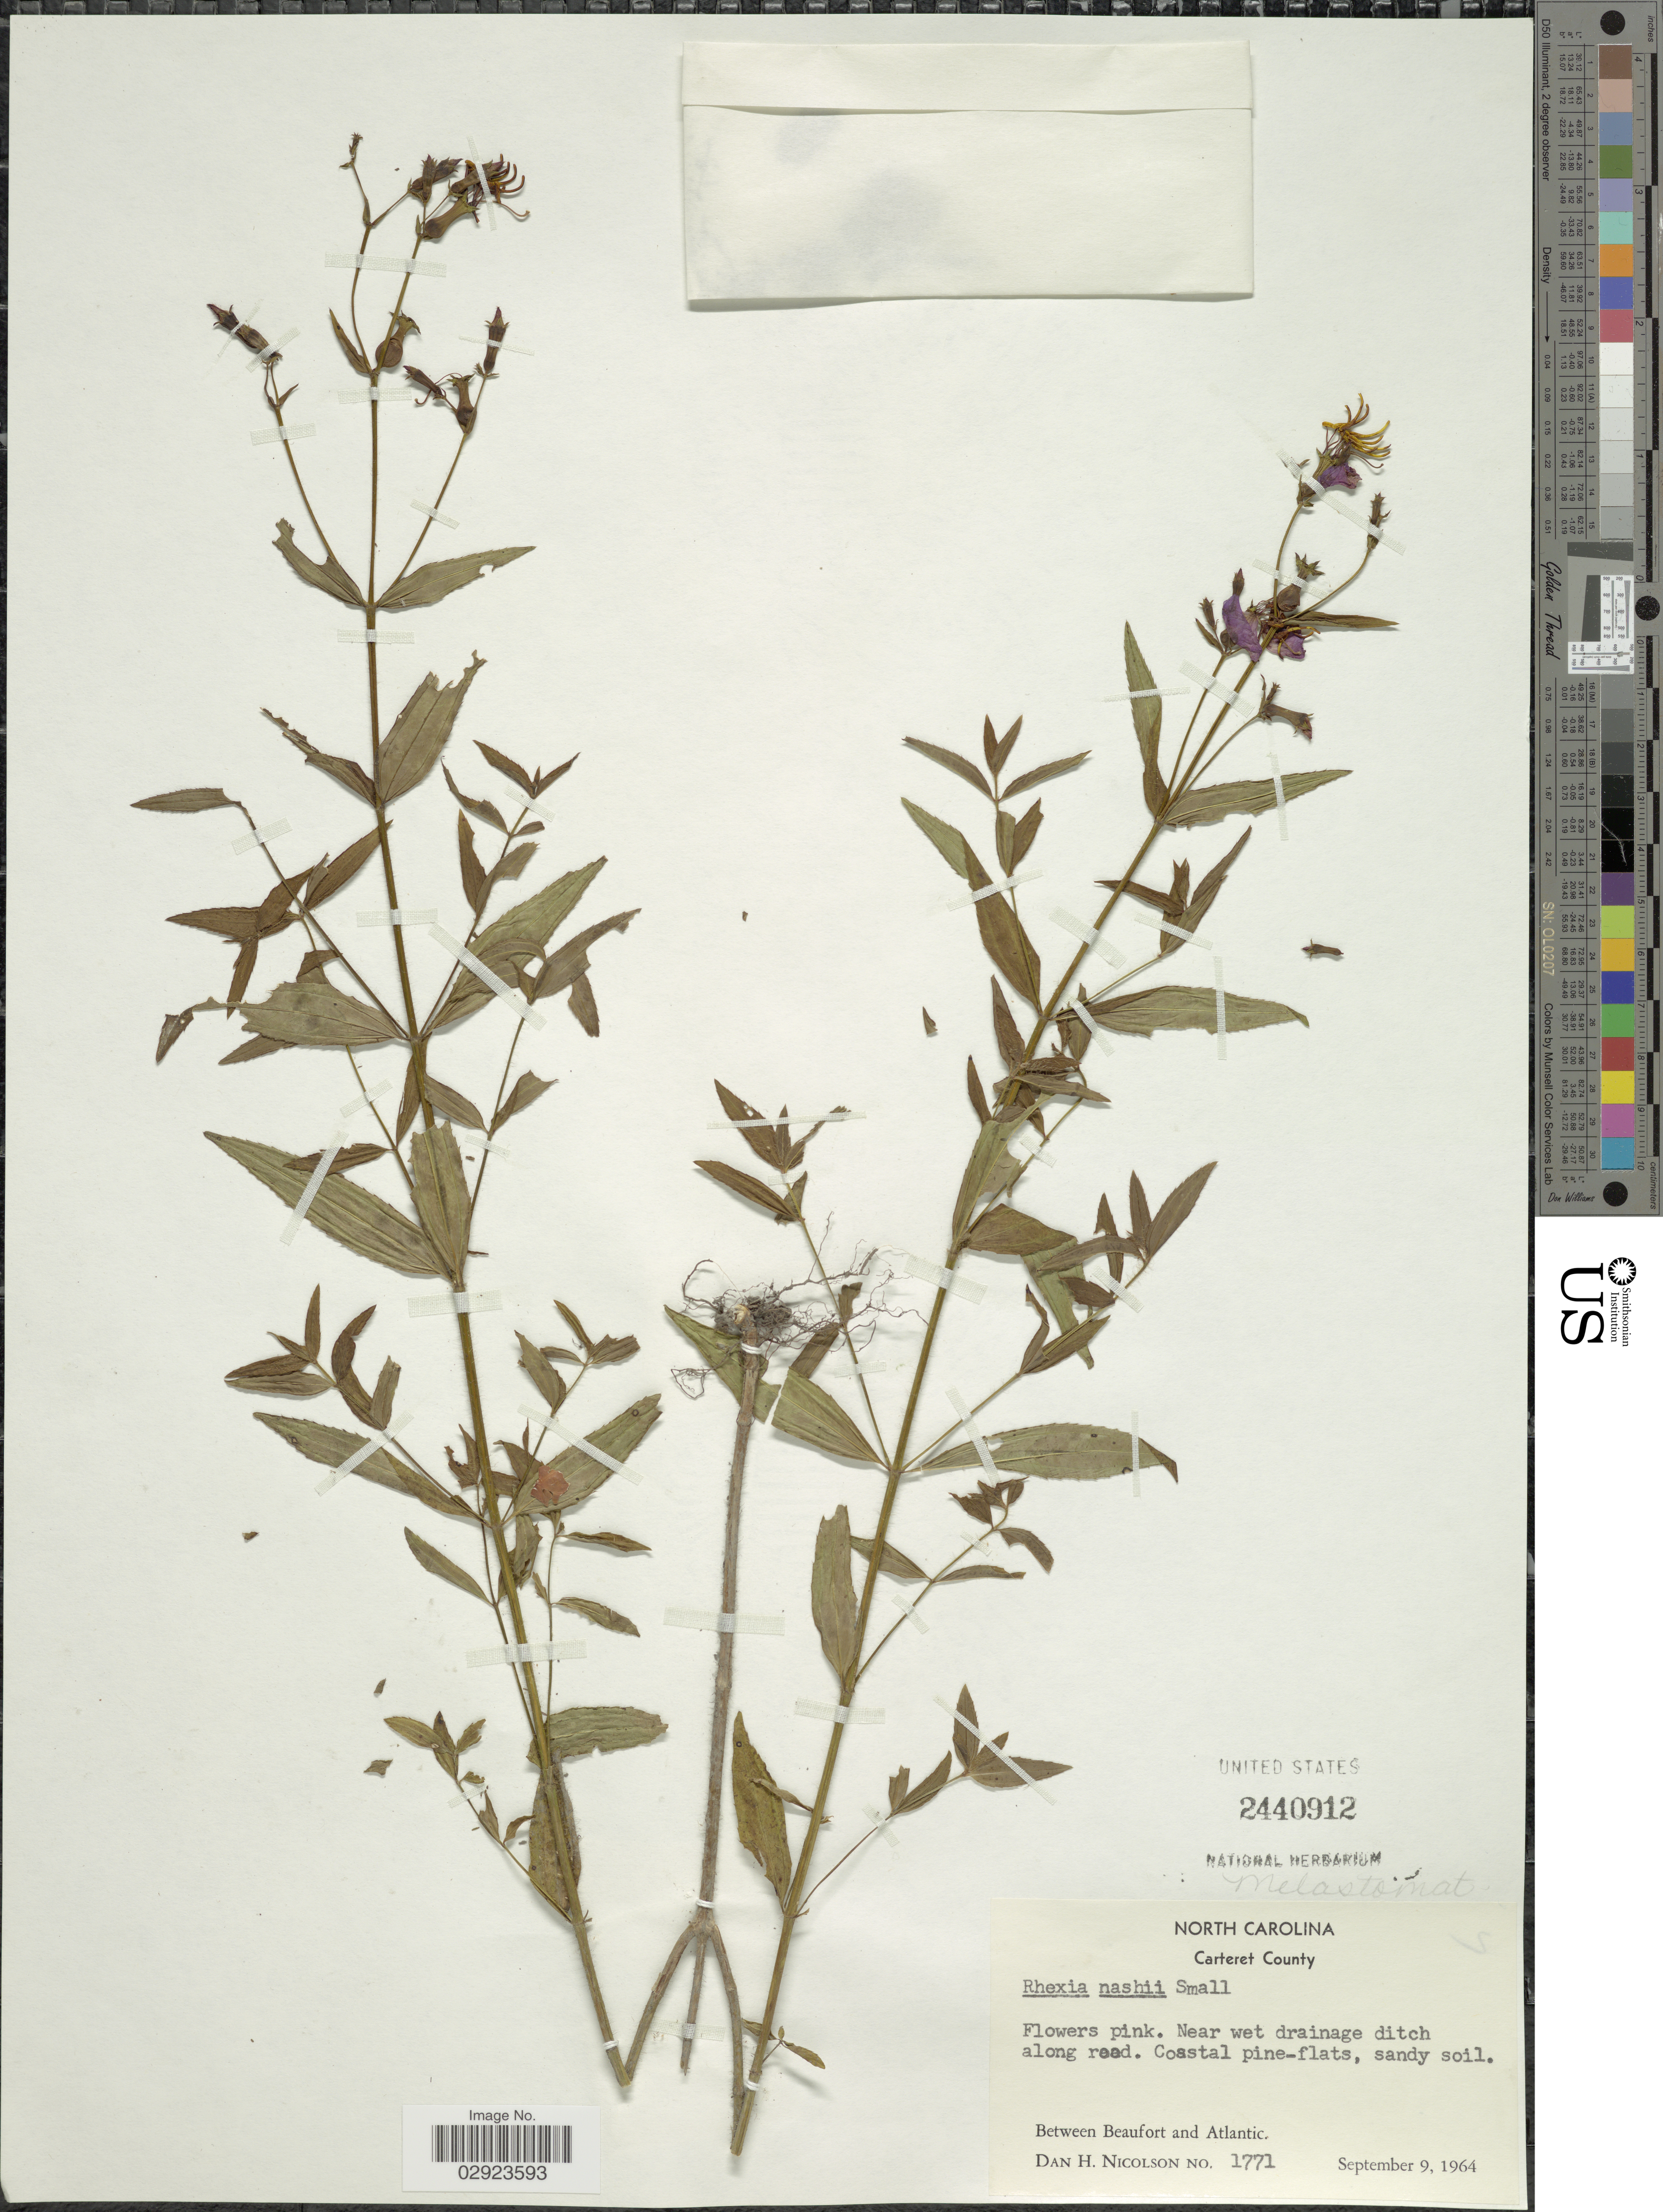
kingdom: Plantae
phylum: Tracheophyta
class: Magnoliopsida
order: Myrtales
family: Melastomataceae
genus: Rhexia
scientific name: Rhexia nashii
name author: Small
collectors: D. H. Nicolson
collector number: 1771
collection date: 1964-09-09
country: United States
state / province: North Carolina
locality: Carteret County. Between Beaufort and Atlantic.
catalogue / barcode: US 2440912